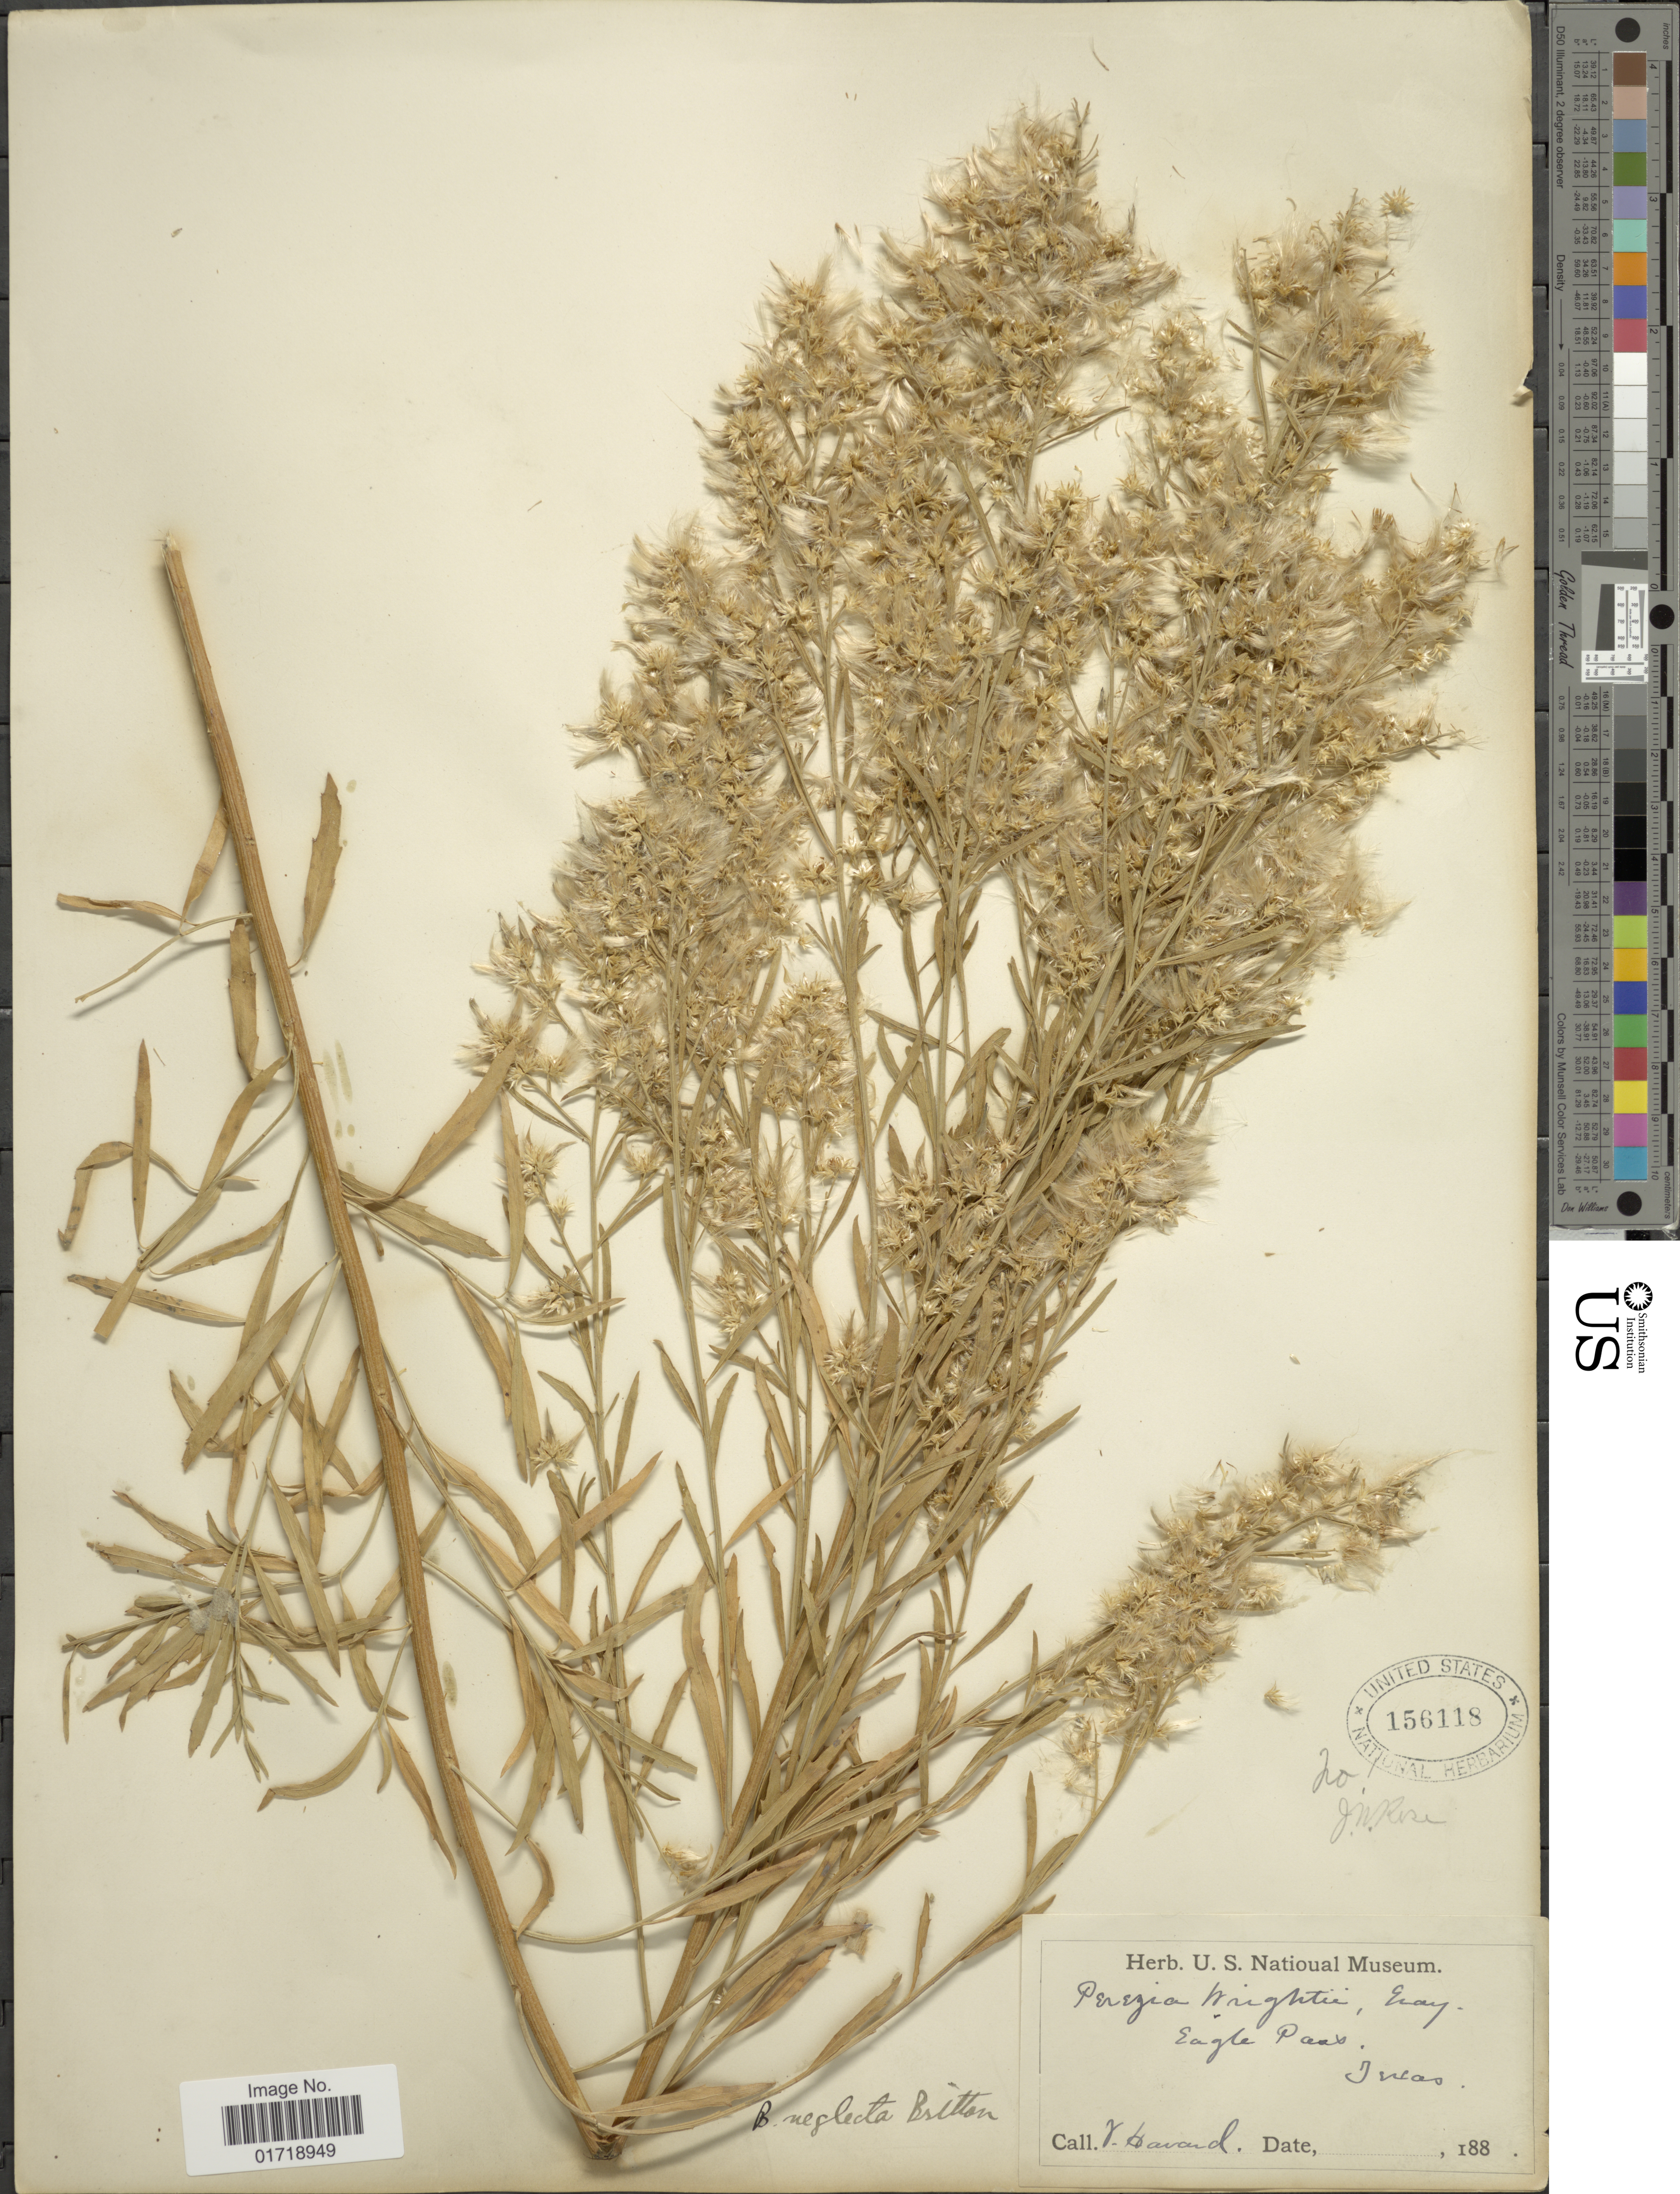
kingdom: Plantae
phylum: Tracheophyta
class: Magnoliopsida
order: Asterales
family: Asteraceae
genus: Baccharis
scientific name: Baccharis neglecta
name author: Britton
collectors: V. Harvard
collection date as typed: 188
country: United States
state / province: Texas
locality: Eagle Pass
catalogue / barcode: US 156118